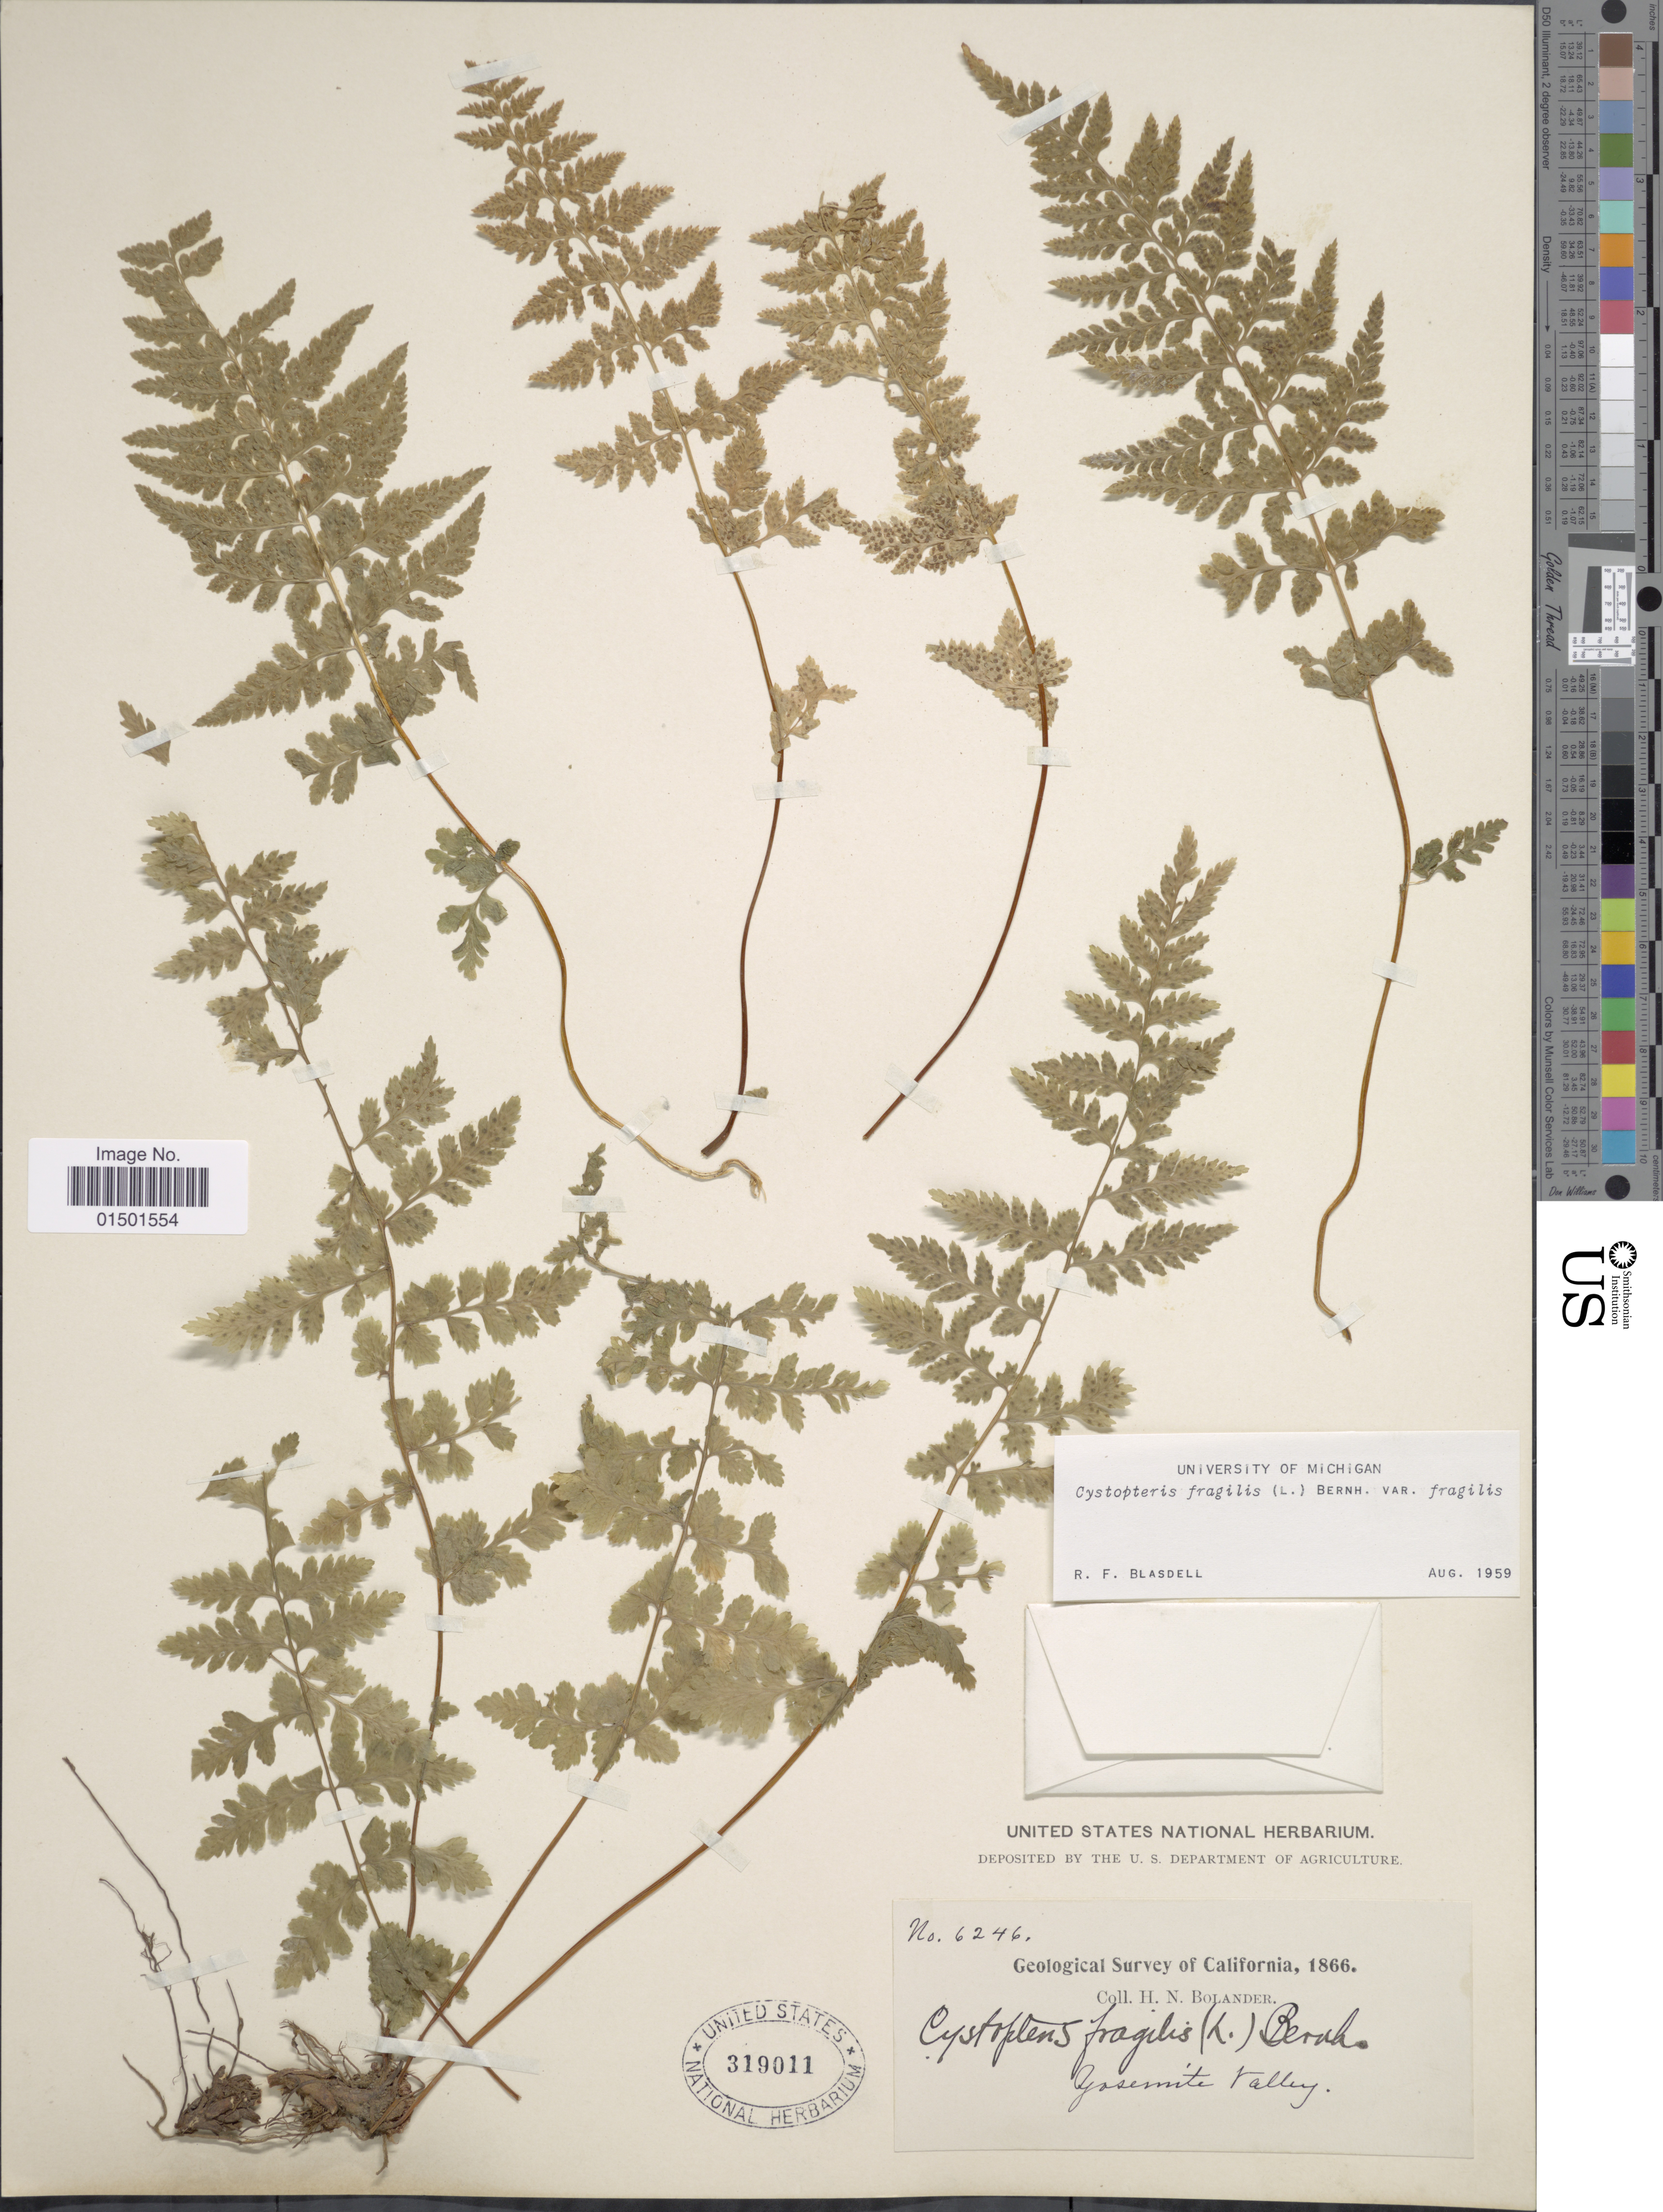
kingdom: Plantae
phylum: Tracheophyta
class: Polypodiopsida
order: Polypodiales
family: Cystopteridaceae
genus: Cystopteris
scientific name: Cystopteris fragilis var. fragilis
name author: (L.) Bernh.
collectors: H. Bolander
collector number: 6246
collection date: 1866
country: United States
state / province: California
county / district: Mariposa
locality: Yosemite Valley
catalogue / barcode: US 319011